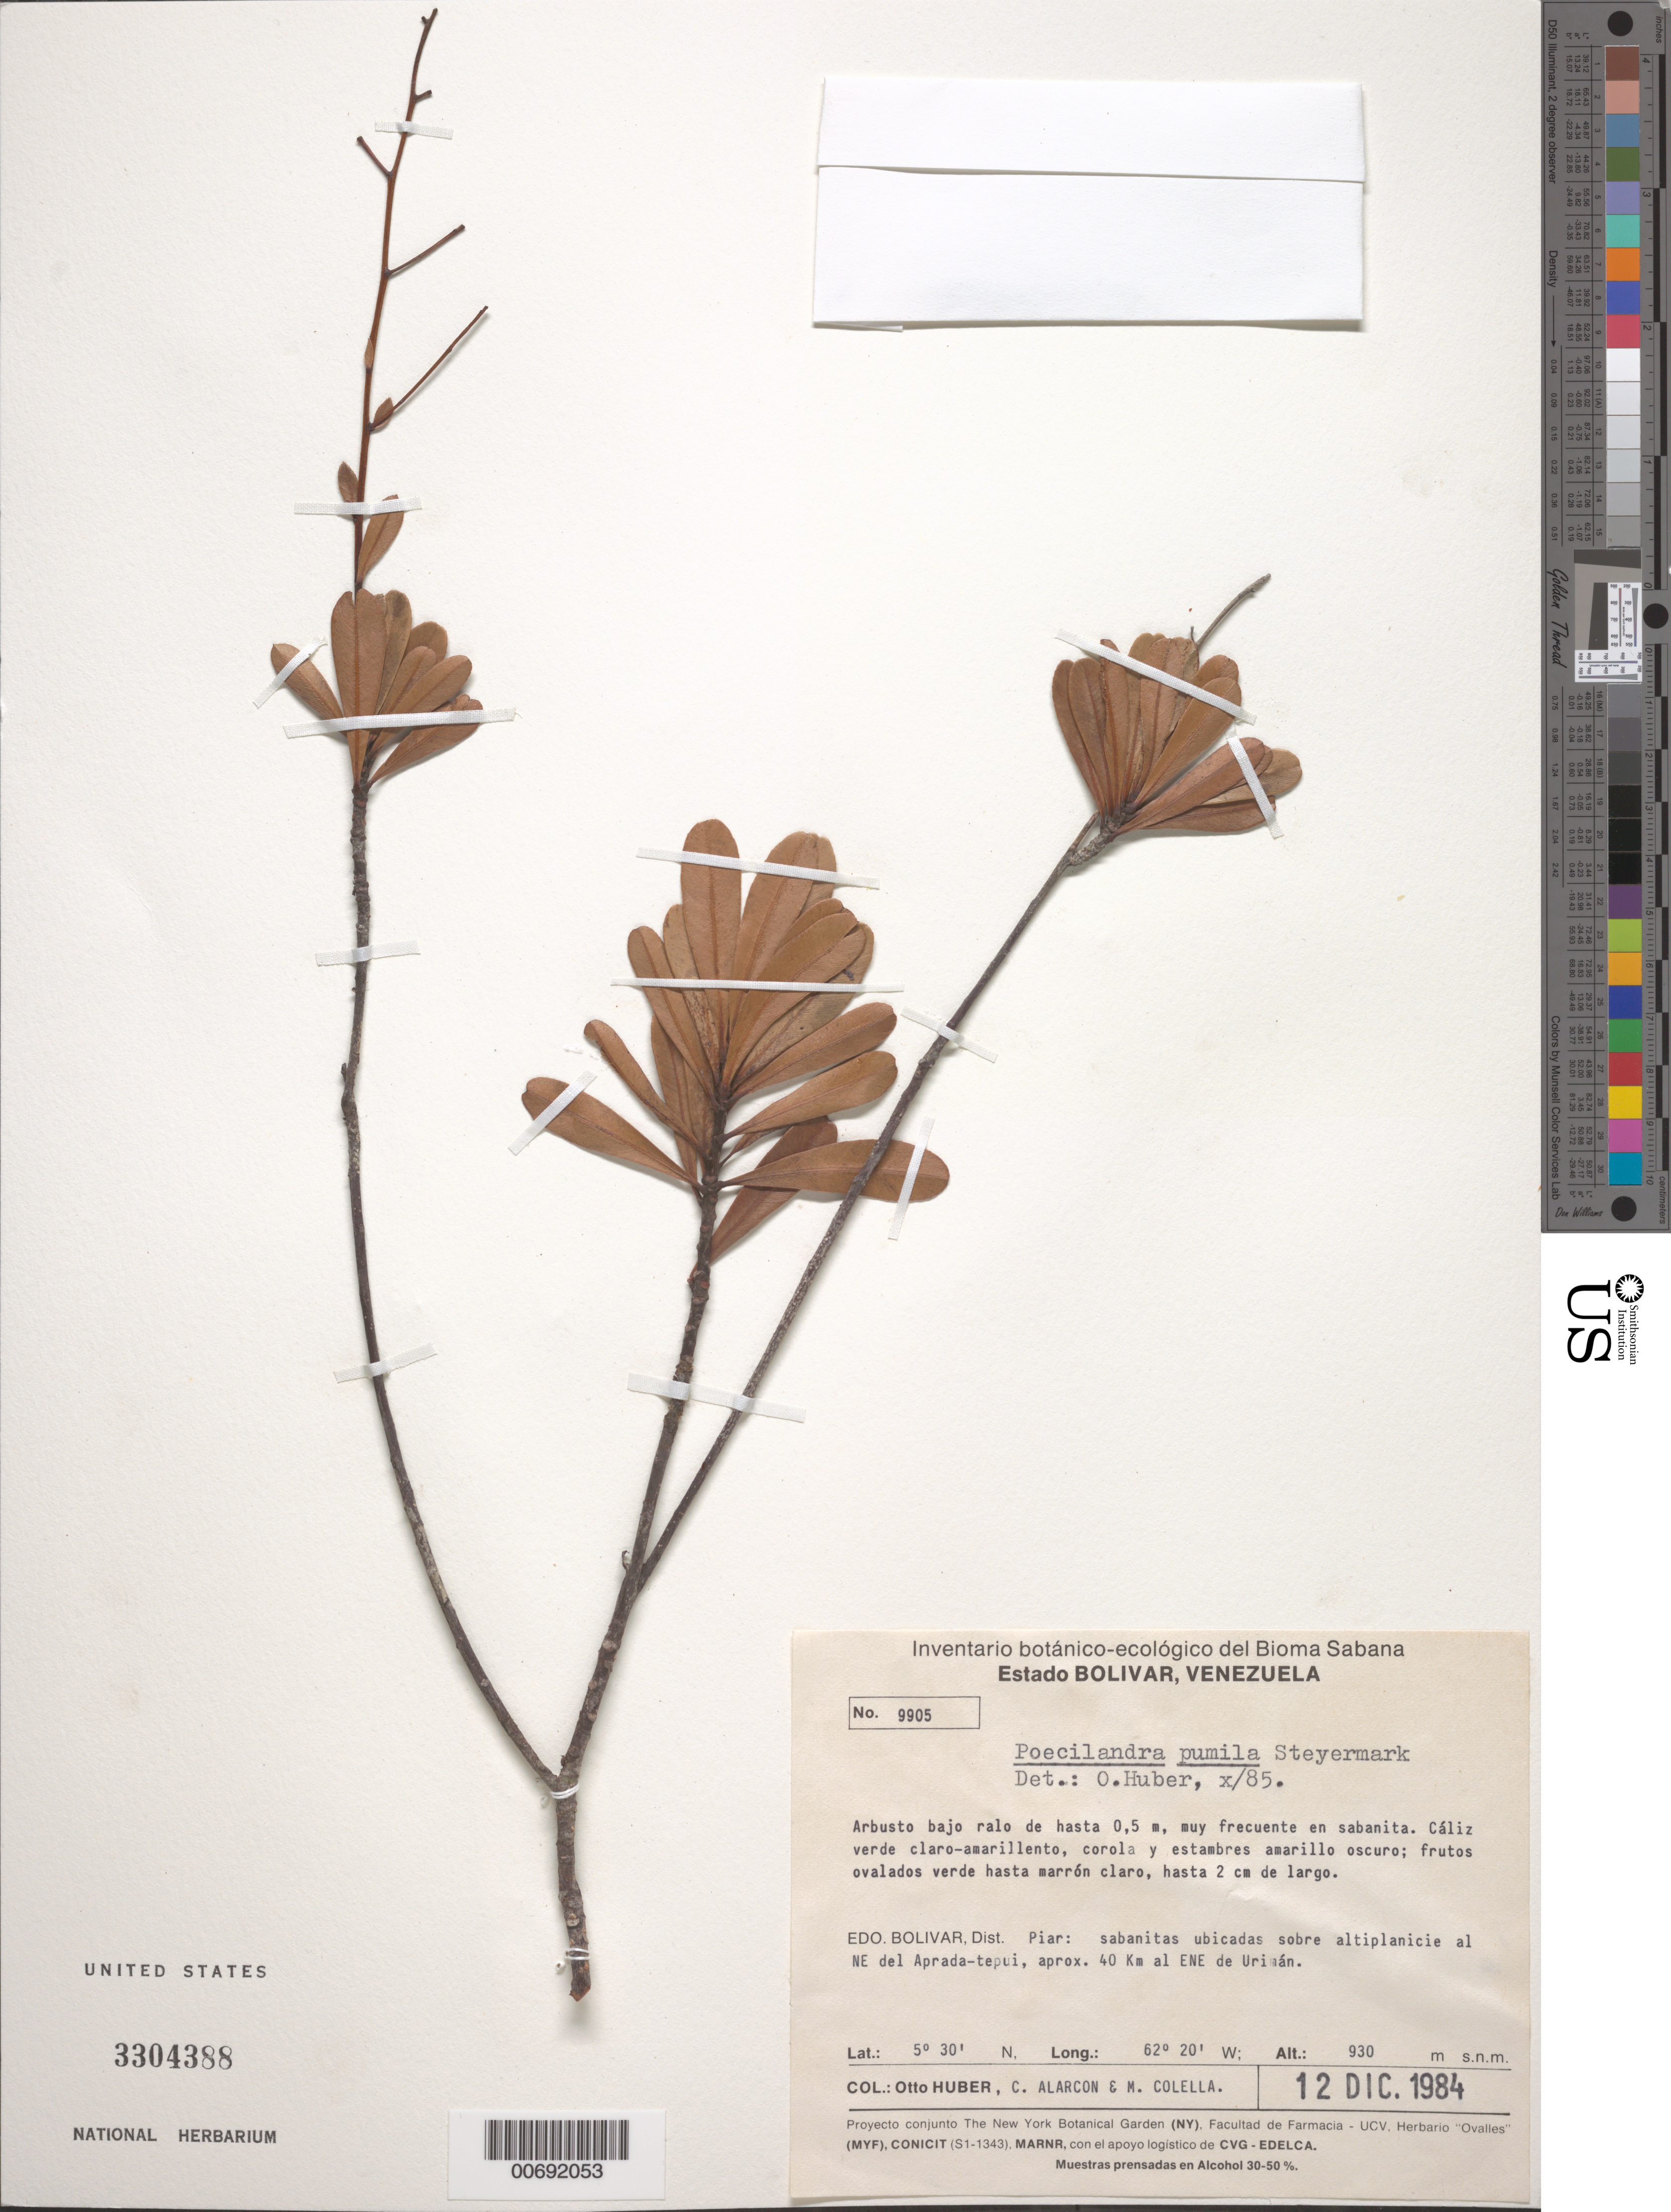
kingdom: Plantae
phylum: Tracheophyta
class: Magnoliopsida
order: Malpighiales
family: Ochnaceae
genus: Poecilandra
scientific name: Poecilandra pumila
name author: Steyerm.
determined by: Huber, Otto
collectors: O. Huber, C. Alarcon & M. Colella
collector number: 9905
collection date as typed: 12-Dec-84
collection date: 1984-12-12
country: Venezuela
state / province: Bolívar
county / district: Piar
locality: Aprada-tepuí, NE of, 40 km ENE of Urimán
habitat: Sabanita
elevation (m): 930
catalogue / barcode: US 3304388